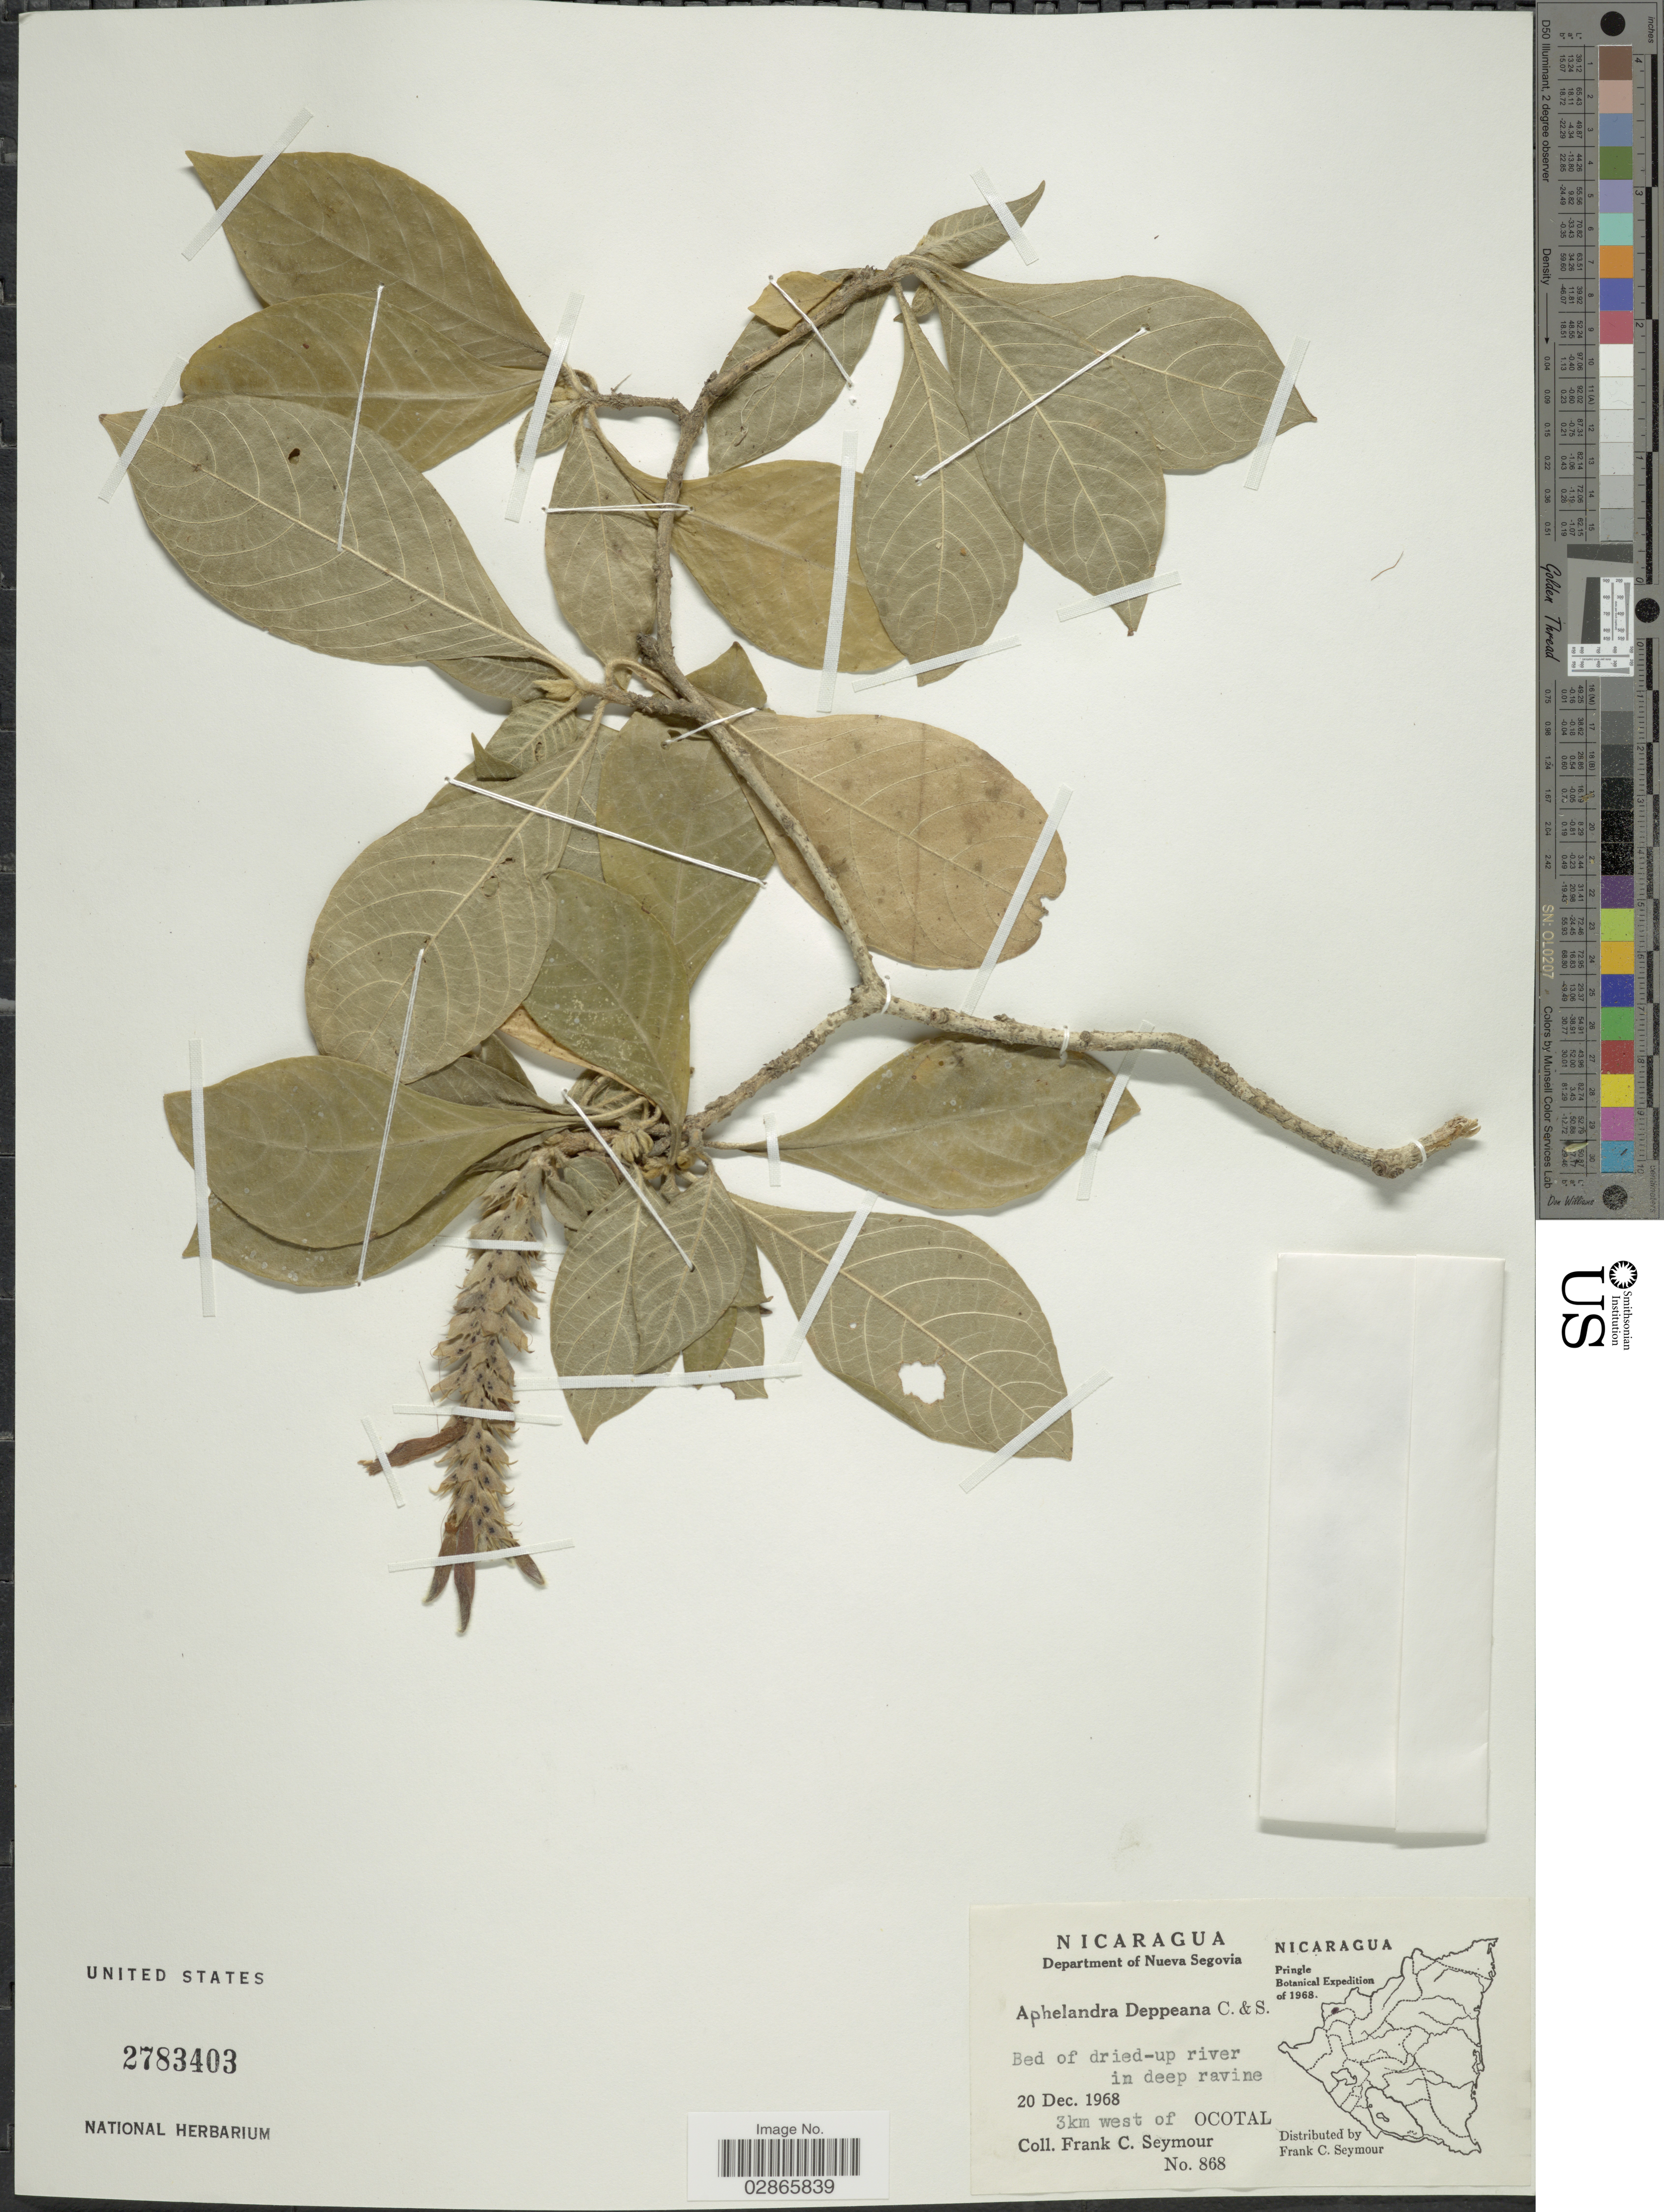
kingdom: Plantae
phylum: Tracheophyta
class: Magnoliopsida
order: Lamiales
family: Acanthaceae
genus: Aphelandra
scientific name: Aphelandra deppeana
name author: Schltdl. & Cham.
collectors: F. C. Seymour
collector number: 868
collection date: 1968-12-20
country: Nicaragua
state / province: Nueva Segovia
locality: Department of Nueva Segovia. 3km west of Ocotal.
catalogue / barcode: US 2783403